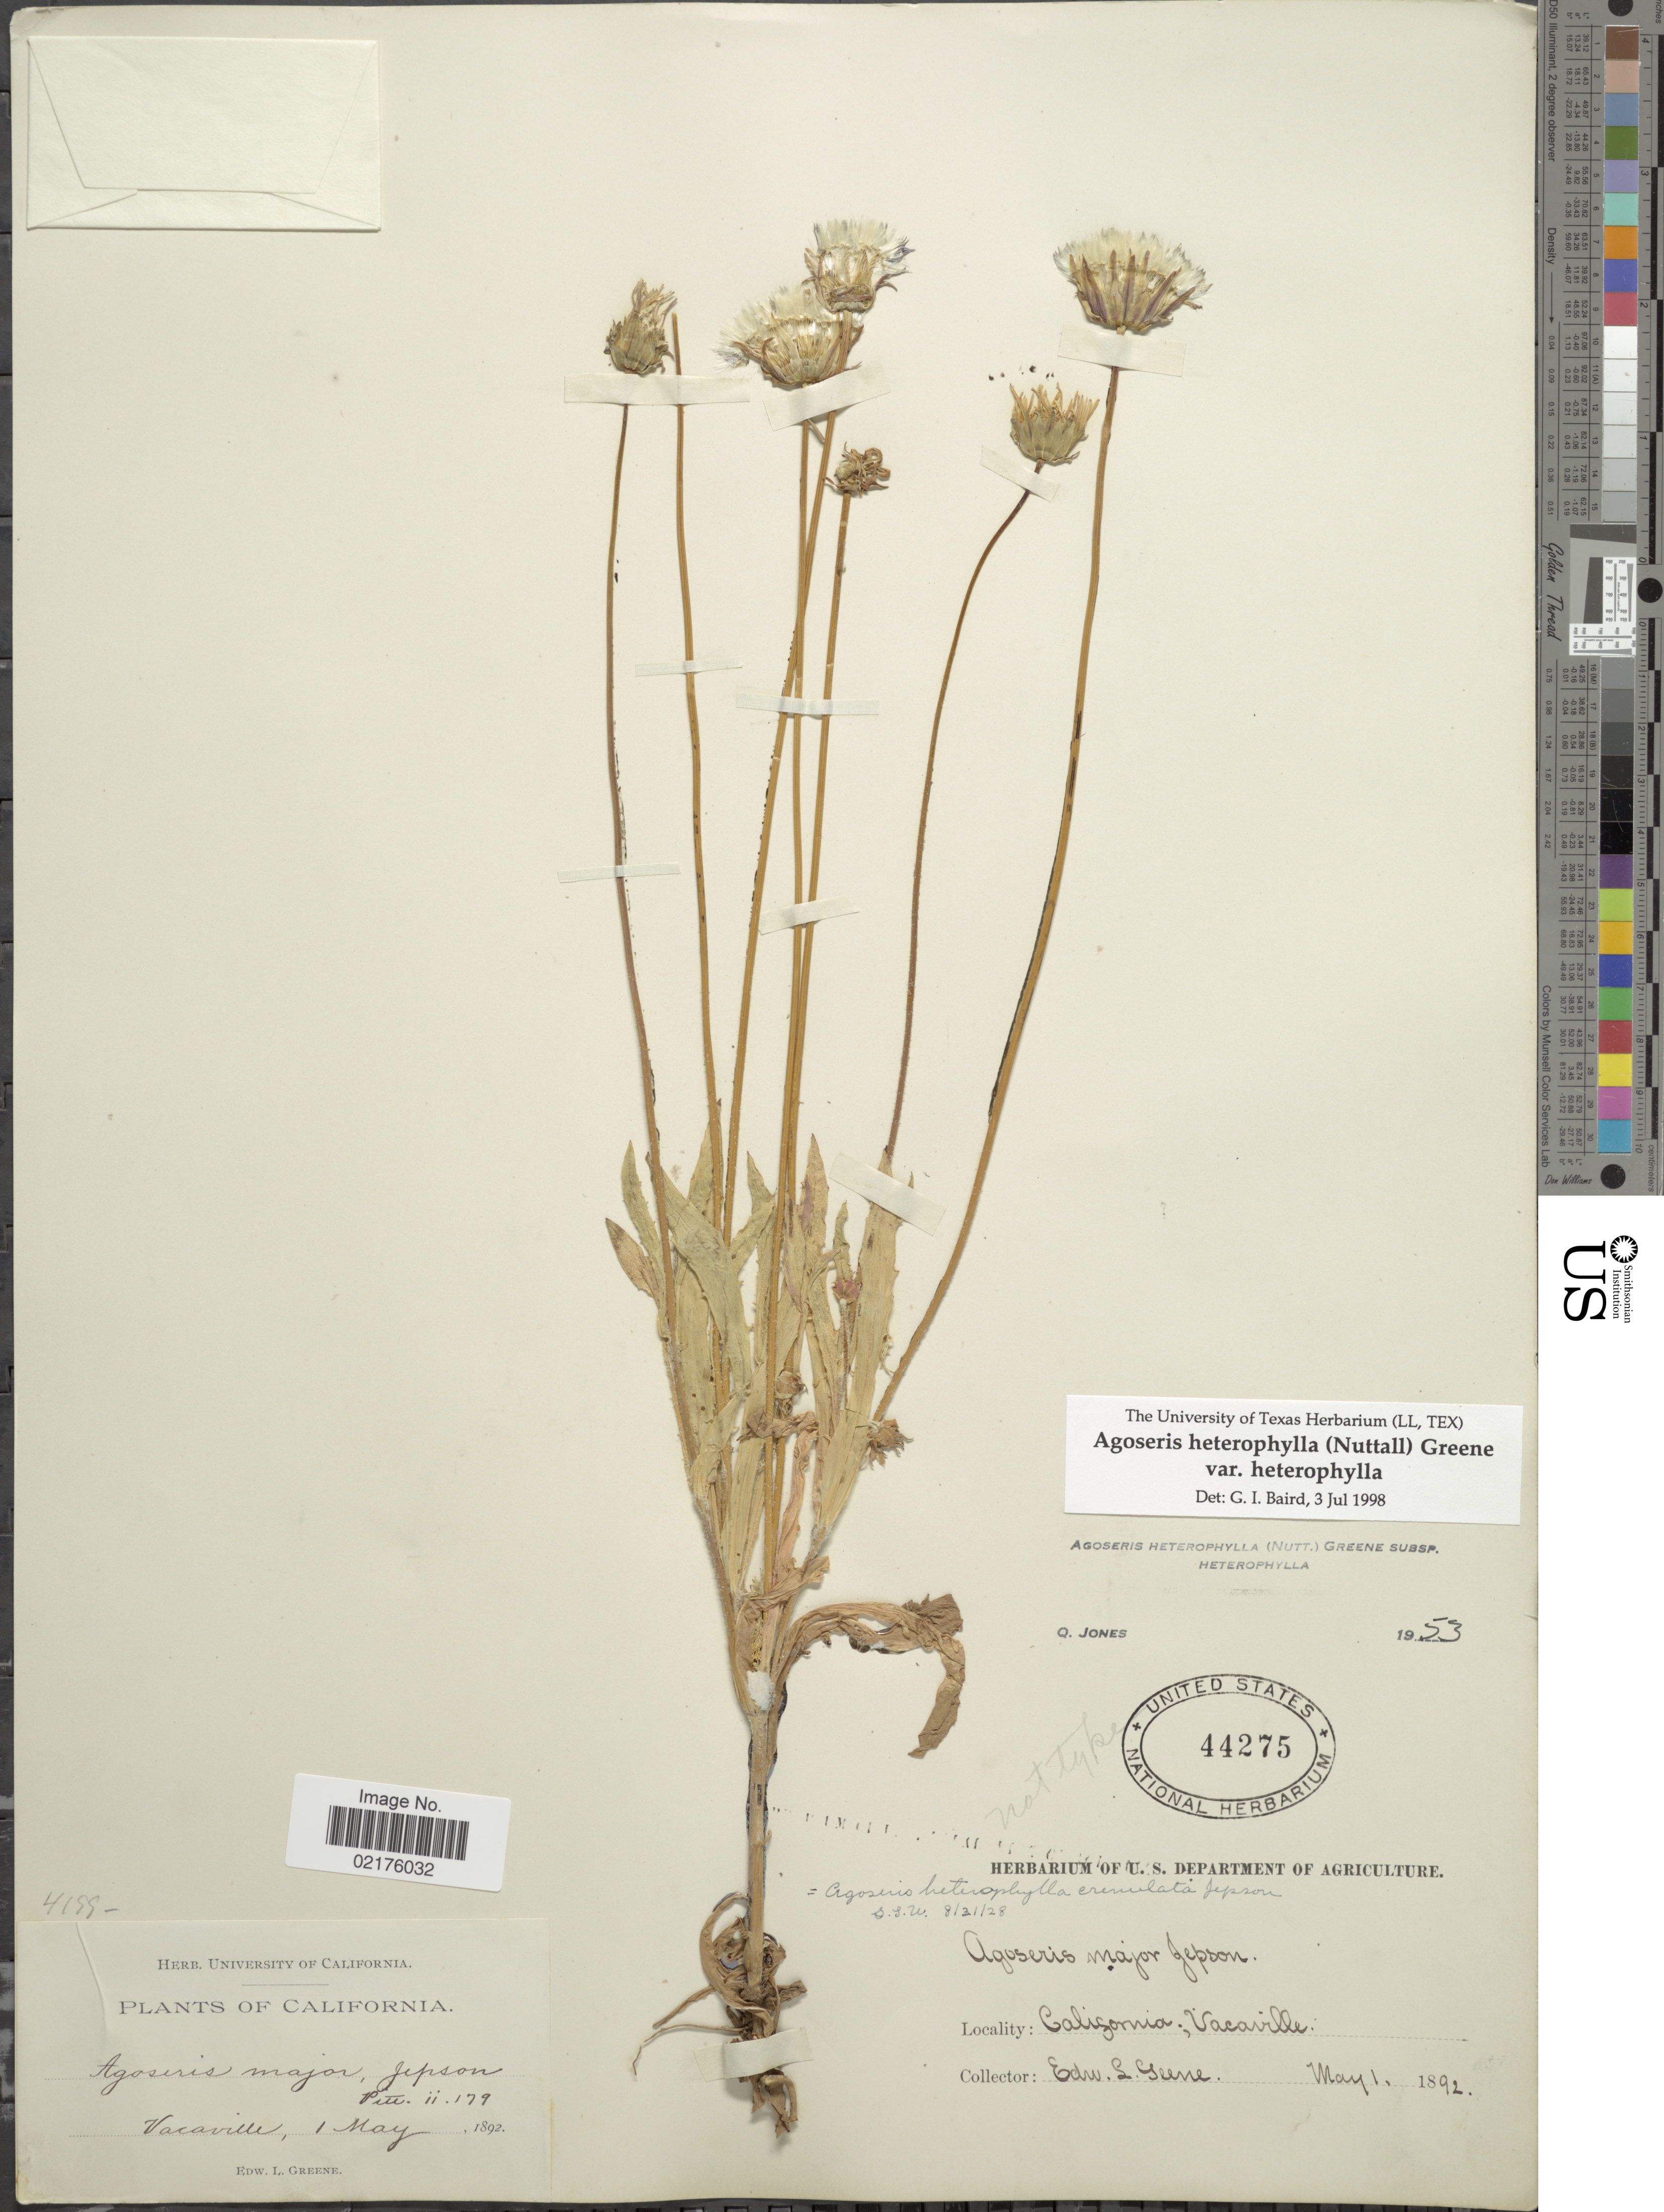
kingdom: Plantae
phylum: Tracheophyta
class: Magnoliopsida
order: Asterales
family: Asteraceae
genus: Agoseris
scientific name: Agoseris heterophylla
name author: (Nutt.) Greene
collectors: E. L. Greene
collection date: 1892-05-01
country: United States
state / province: California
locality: Vacaville, California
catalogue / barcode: US 44275